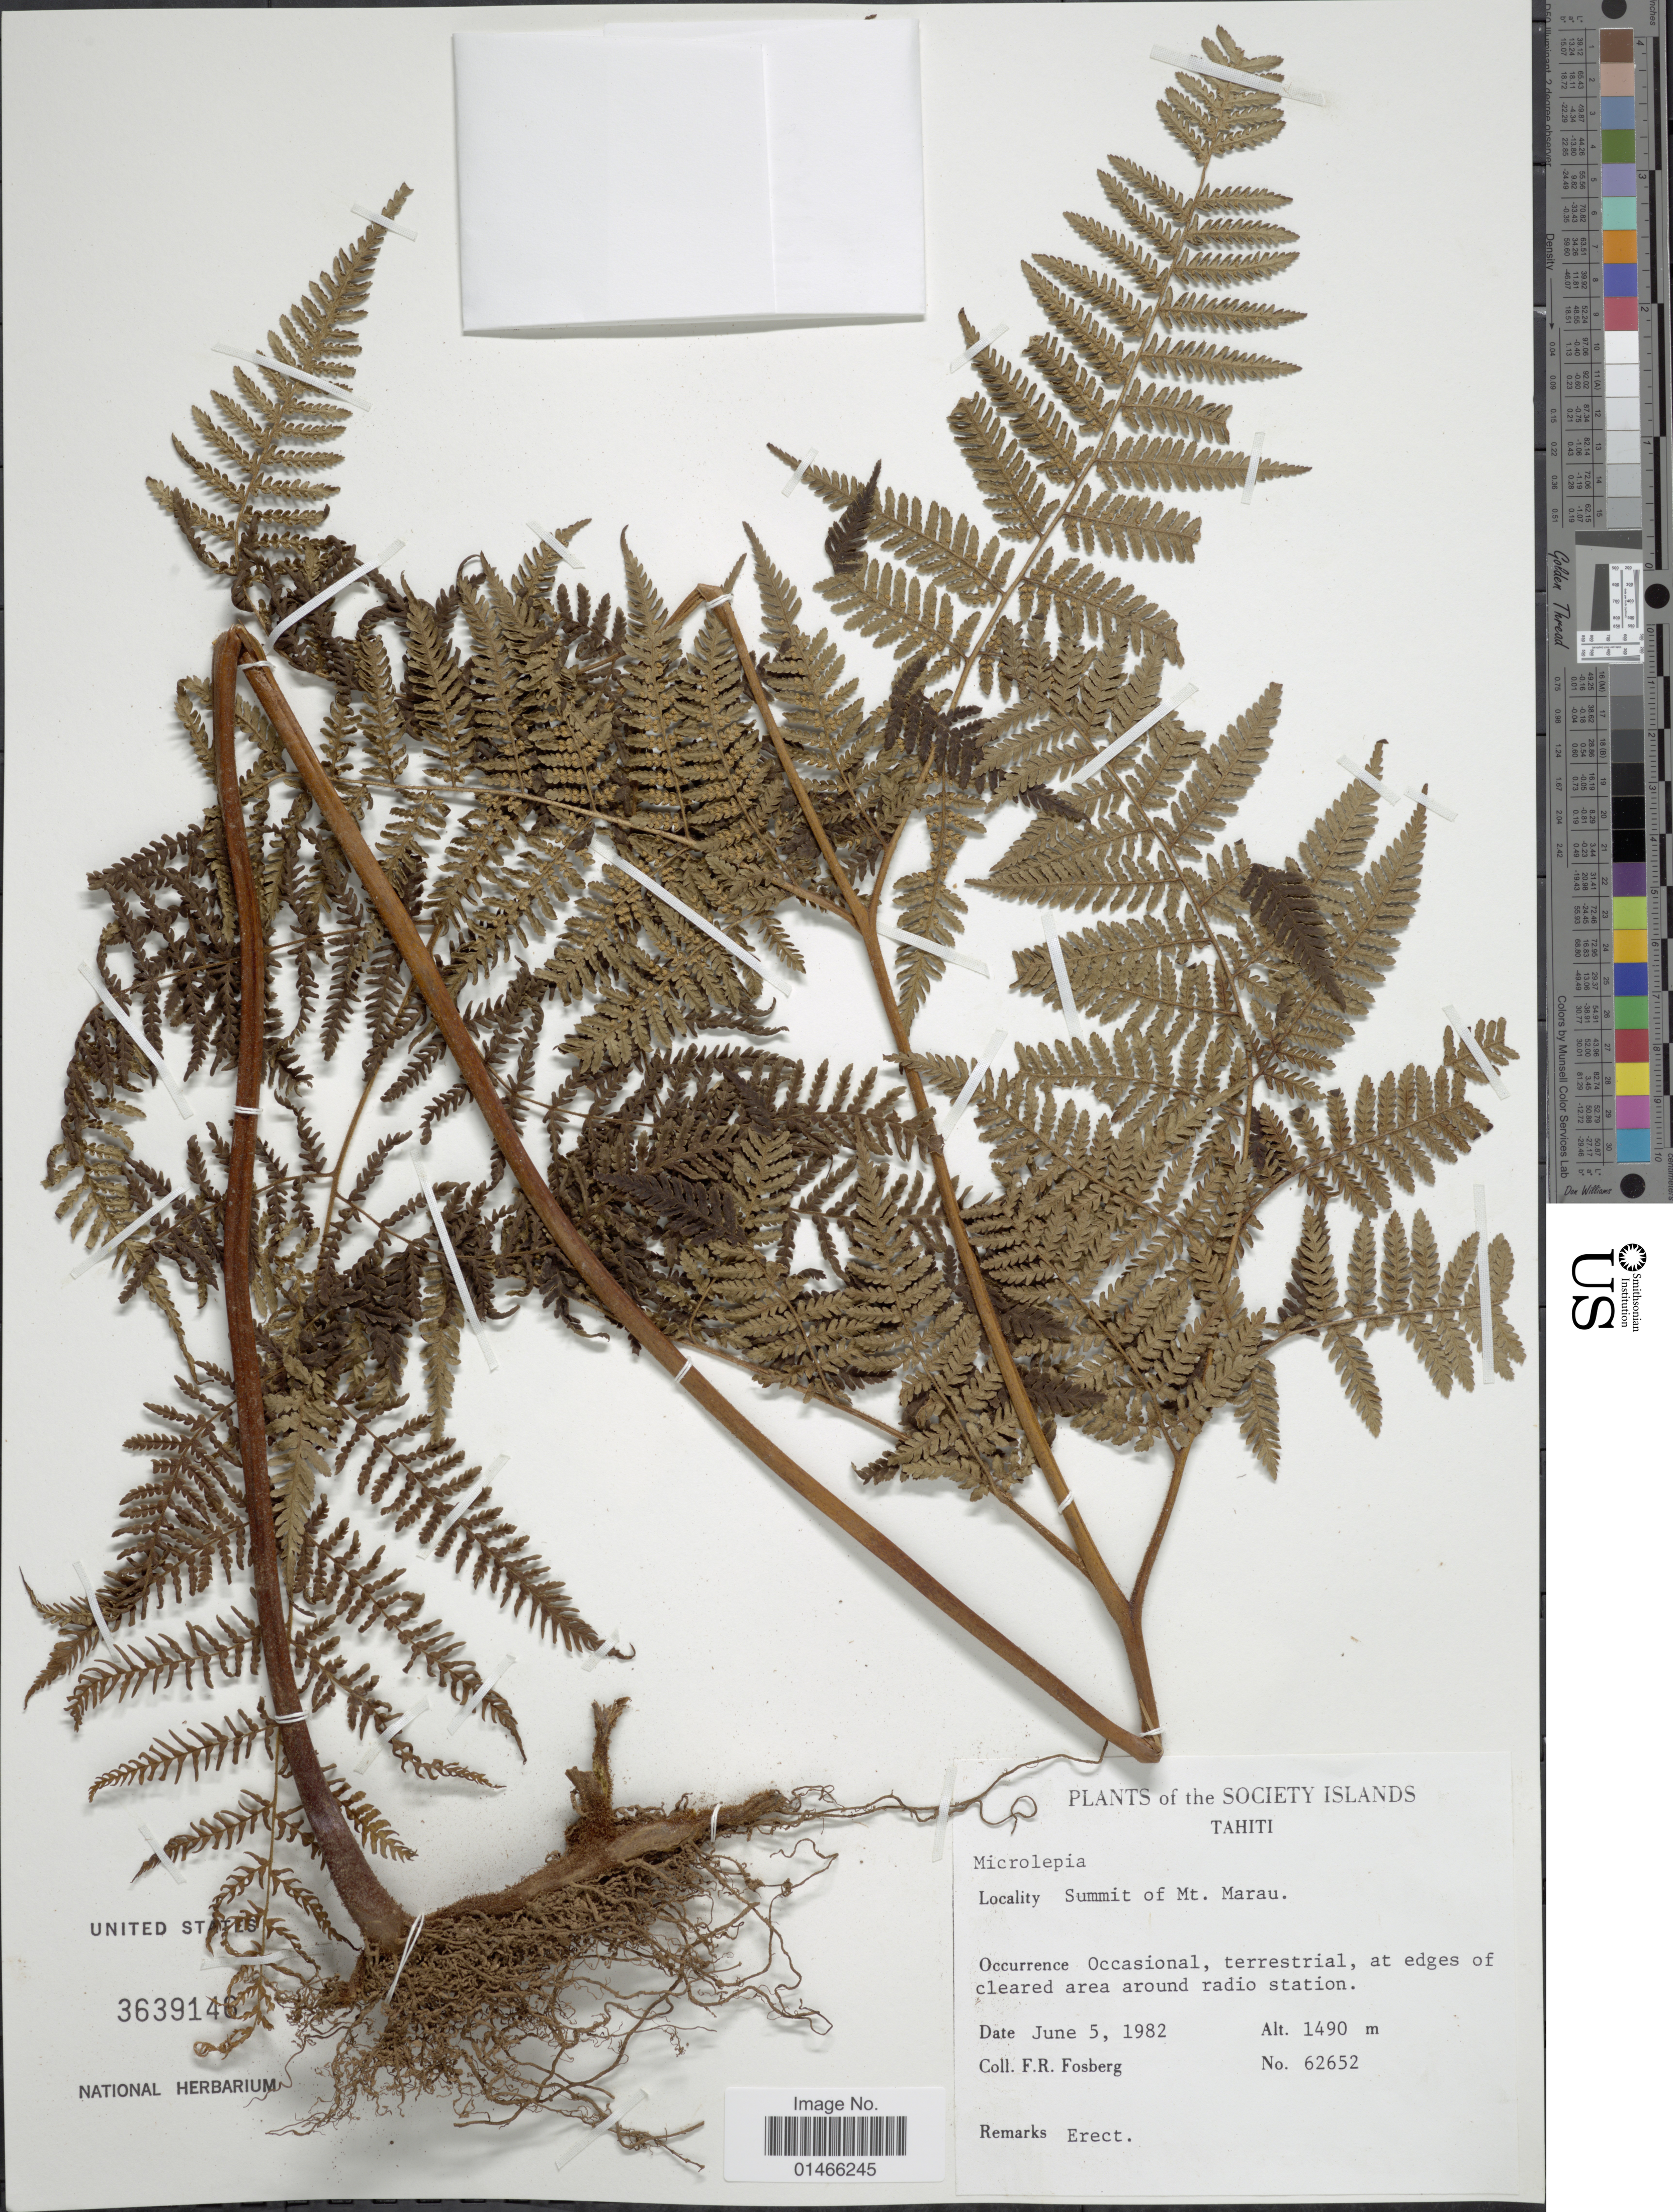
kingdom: Plantae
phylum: Tracheophyta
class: Polypodiopsida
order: Polypodiales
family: Dennstaedtiaceae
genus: Hypolepis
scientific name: Hypolepis dicksonioides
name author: (Endl.) Hook.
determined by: Florence, J.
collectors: F. R. Fosberg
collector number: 62652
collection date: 1982-06-05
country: French Polynesia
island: Tahiti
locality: Society Islands. Tahiti. At edges of cleared area around radio station.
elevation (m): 1490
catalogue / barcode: US 3639146